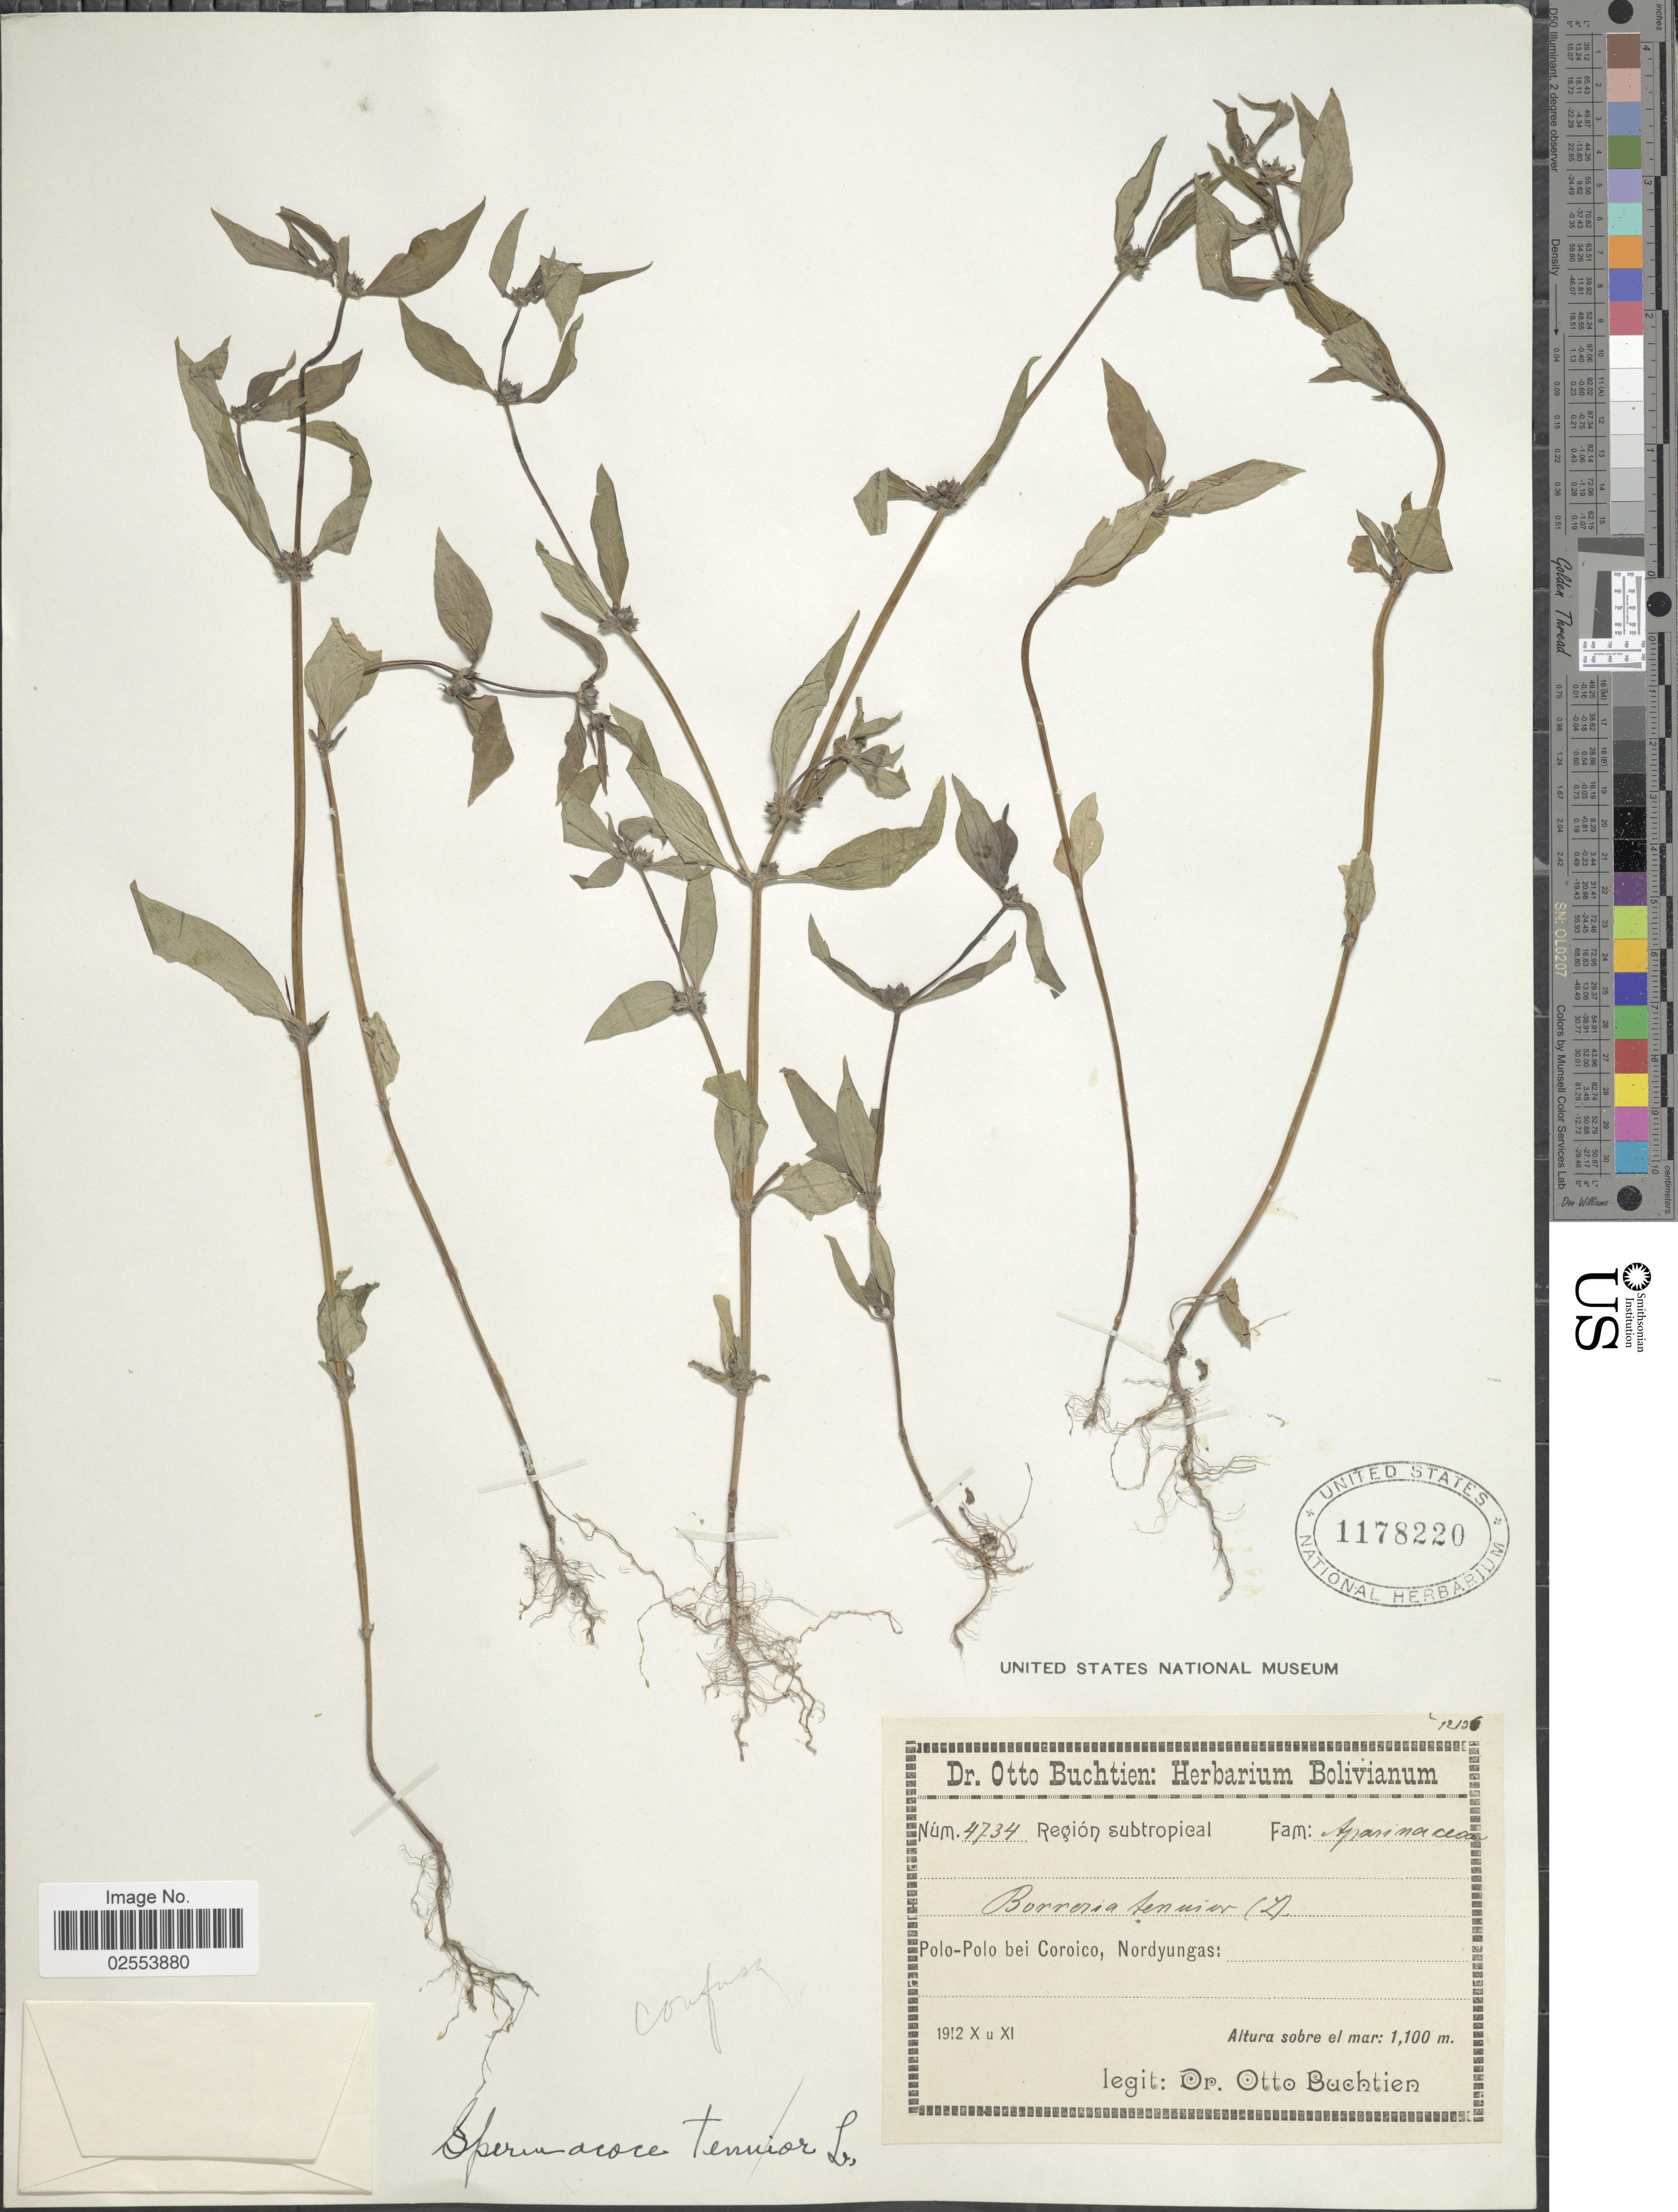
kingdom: Plantae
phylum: Tracheophyta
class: Magnoliopsida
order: Gentianales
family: Rubiaceae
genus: Spermacoce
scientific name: Spermacoce confusa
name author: Rendle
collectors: O. Buchtien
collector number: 4734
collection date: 1912-10/1912-11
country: Bolivia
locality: Region subtropical, Polo-Polo bei Coroico, Nordyungas.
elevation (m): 1100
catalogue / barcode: US 1178220